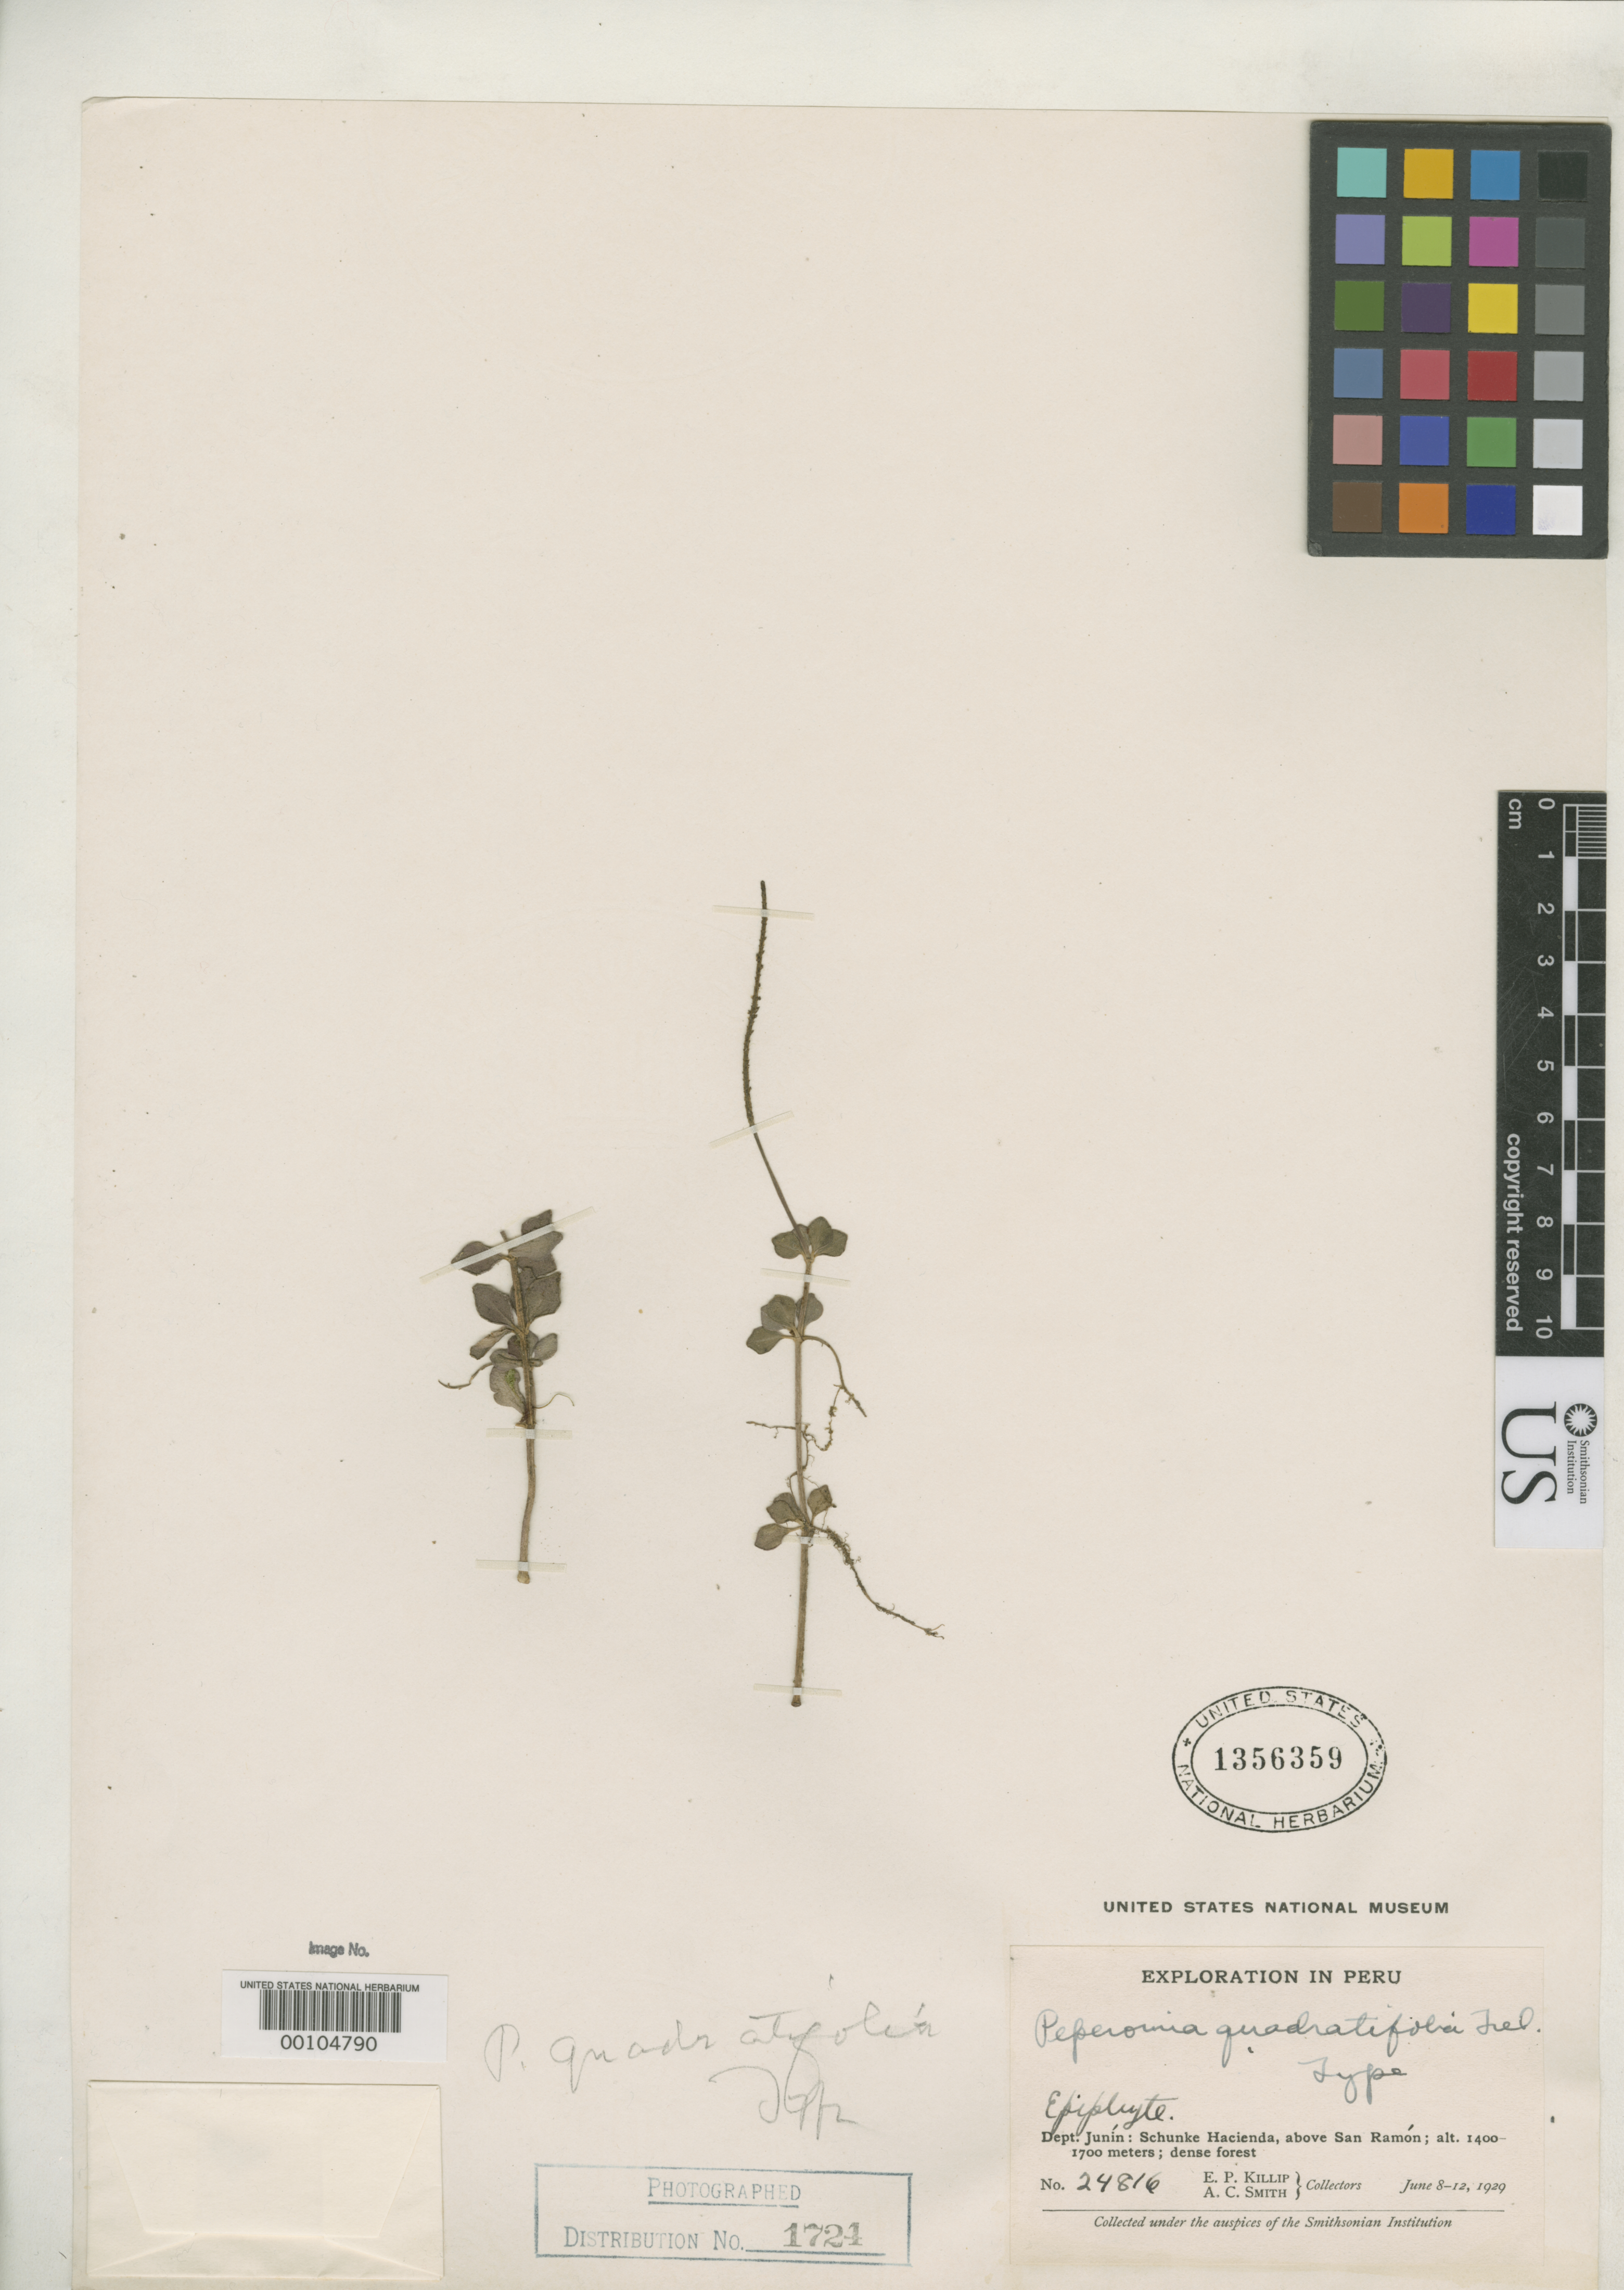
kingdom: Plantae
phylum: Tracheophyta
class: Magnoliopsida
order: Piperales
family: Piperaceae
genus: Peperomia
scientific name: Peperomia quadratifolia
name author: Trel. in J.F. Macbr.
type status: Holotype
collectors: E. P. Killip & A. C. Smith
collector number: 24816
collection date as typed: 08 Jun 1929 to 12 Jun 1929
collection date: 1929-06-08/1929-06-12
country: Peru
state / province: Junín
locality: Schunke Hacienda, above San Ramon.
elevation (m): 1400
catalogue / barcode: US 1356359